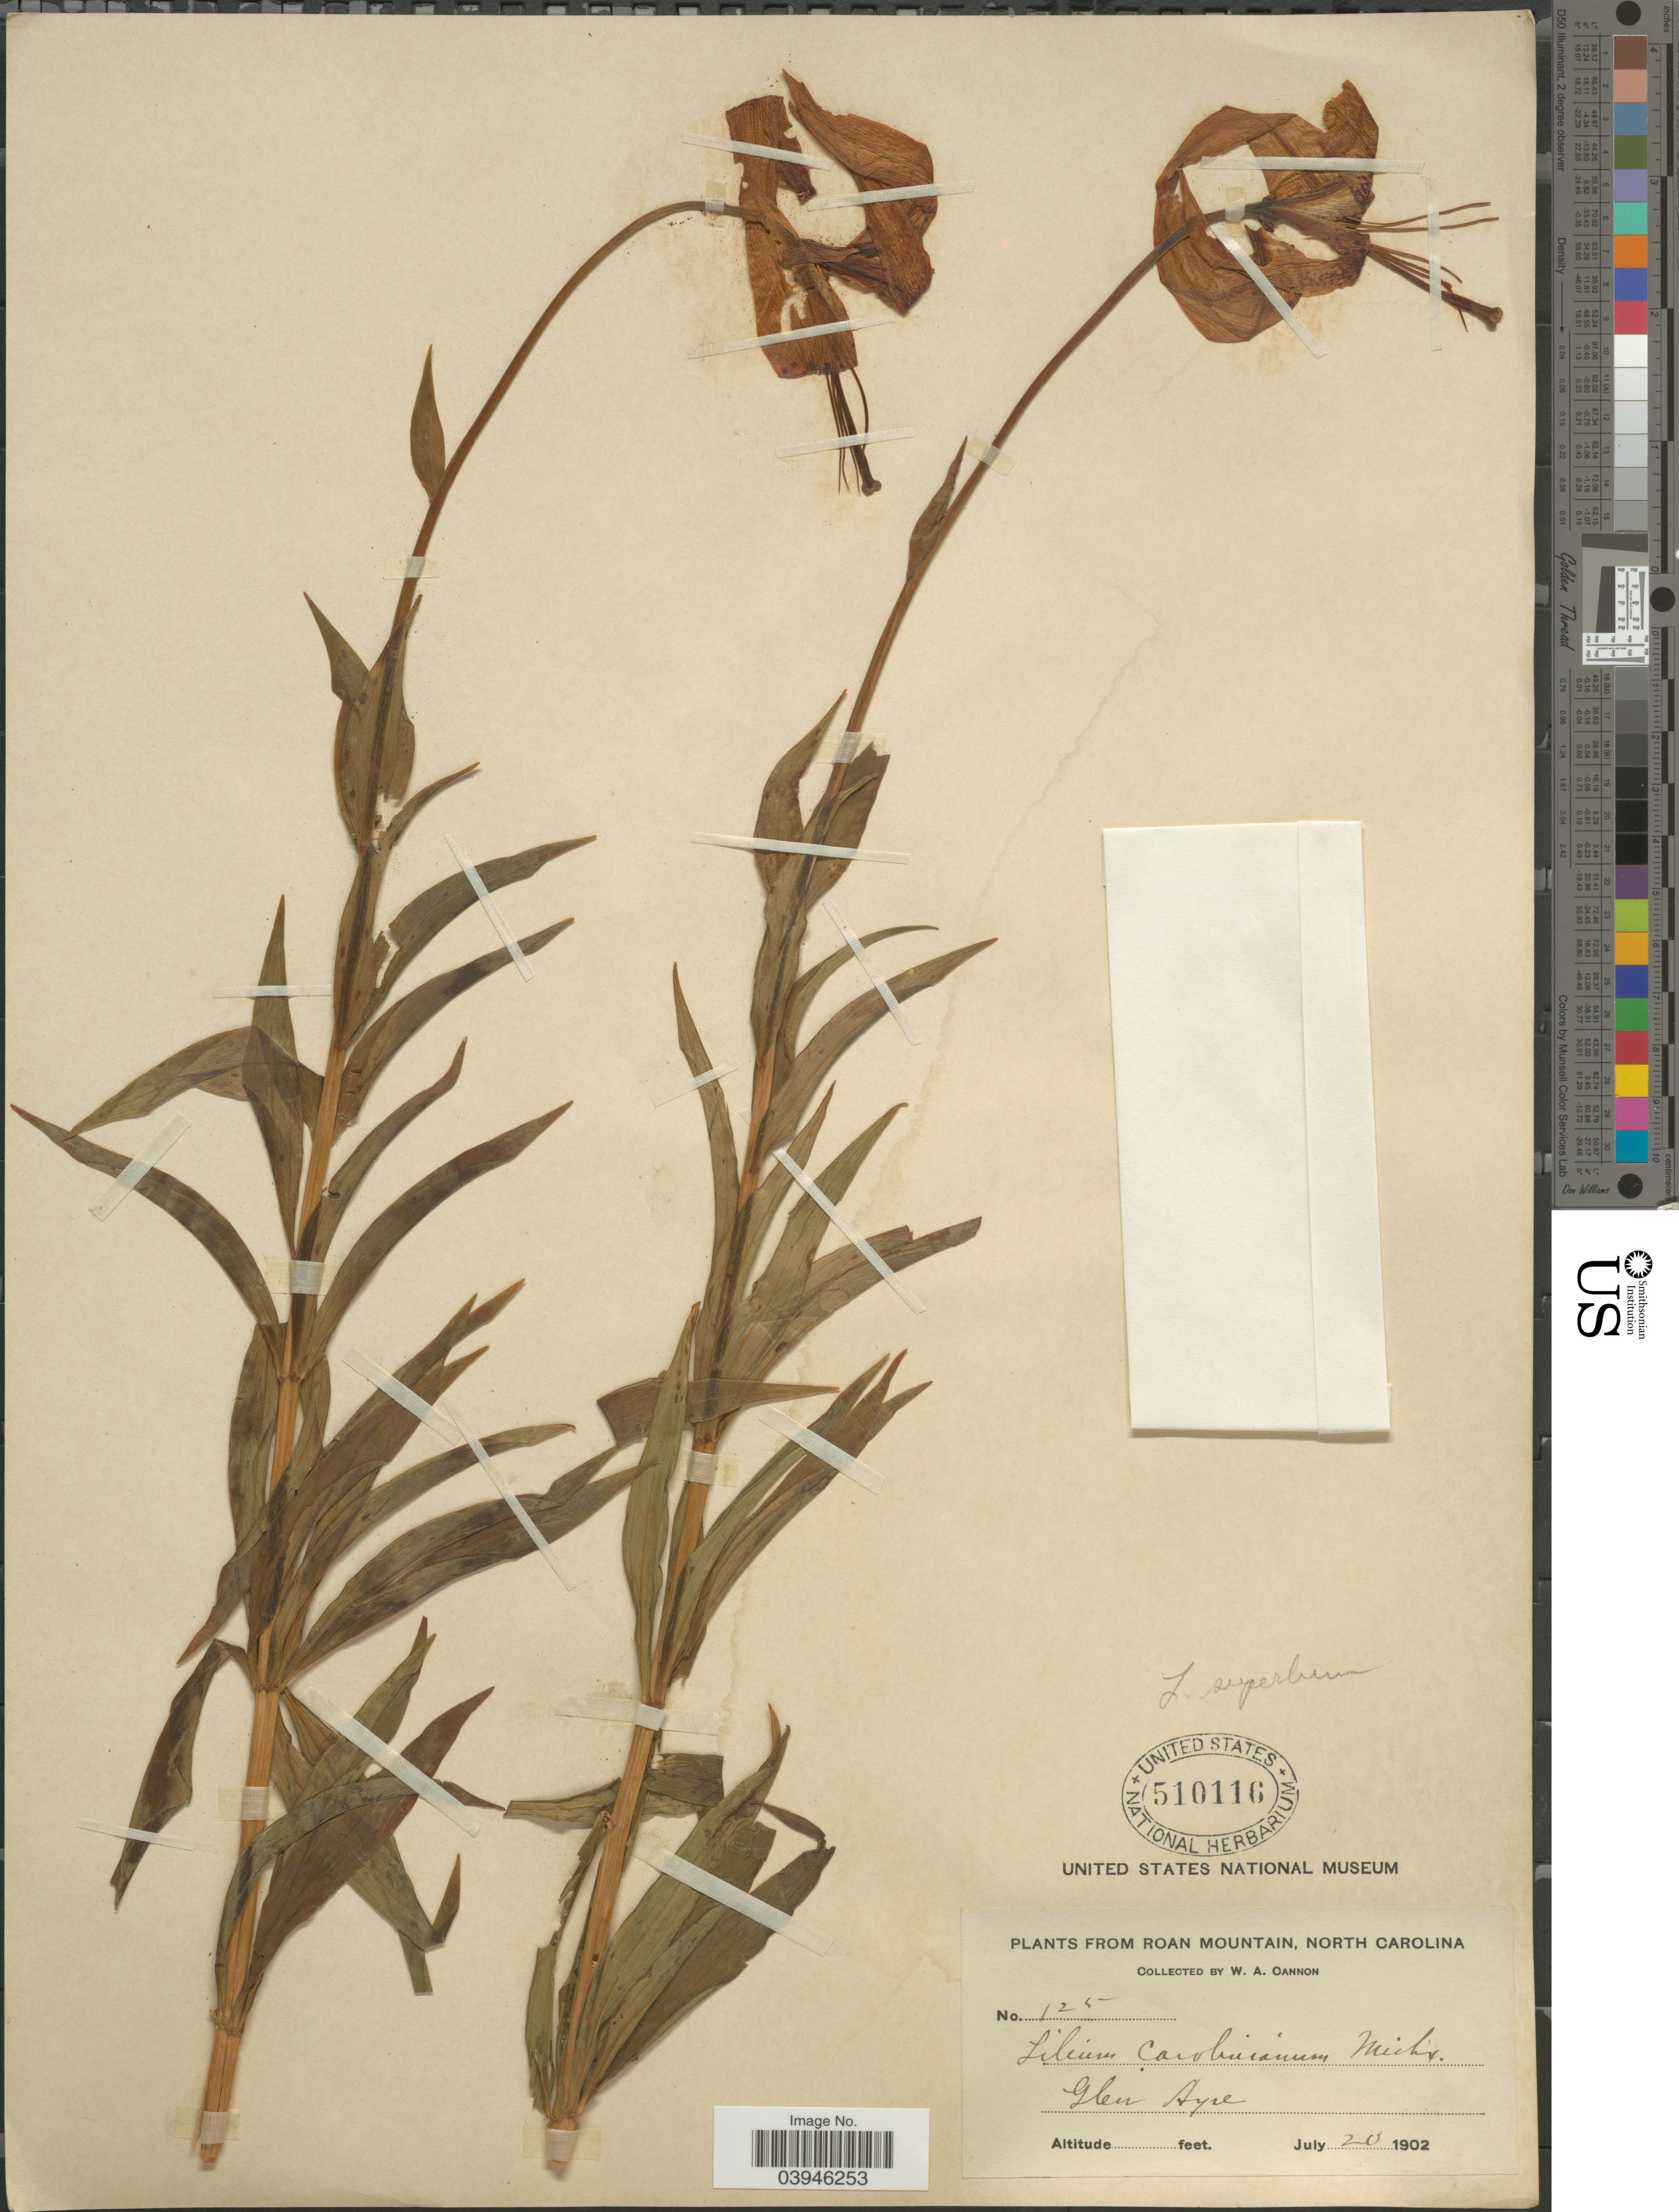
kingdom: Plantae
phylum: Tracheophyta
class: Liliopsida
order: Liliales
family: Liliaceae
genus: Lilium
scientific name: Lilium superbum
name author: L.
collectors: W. Cannon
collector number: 125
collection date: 1902-07-20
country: United States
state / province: North Carolina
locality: Roan Mountain. Glen Ayre.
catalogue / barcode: US 510116